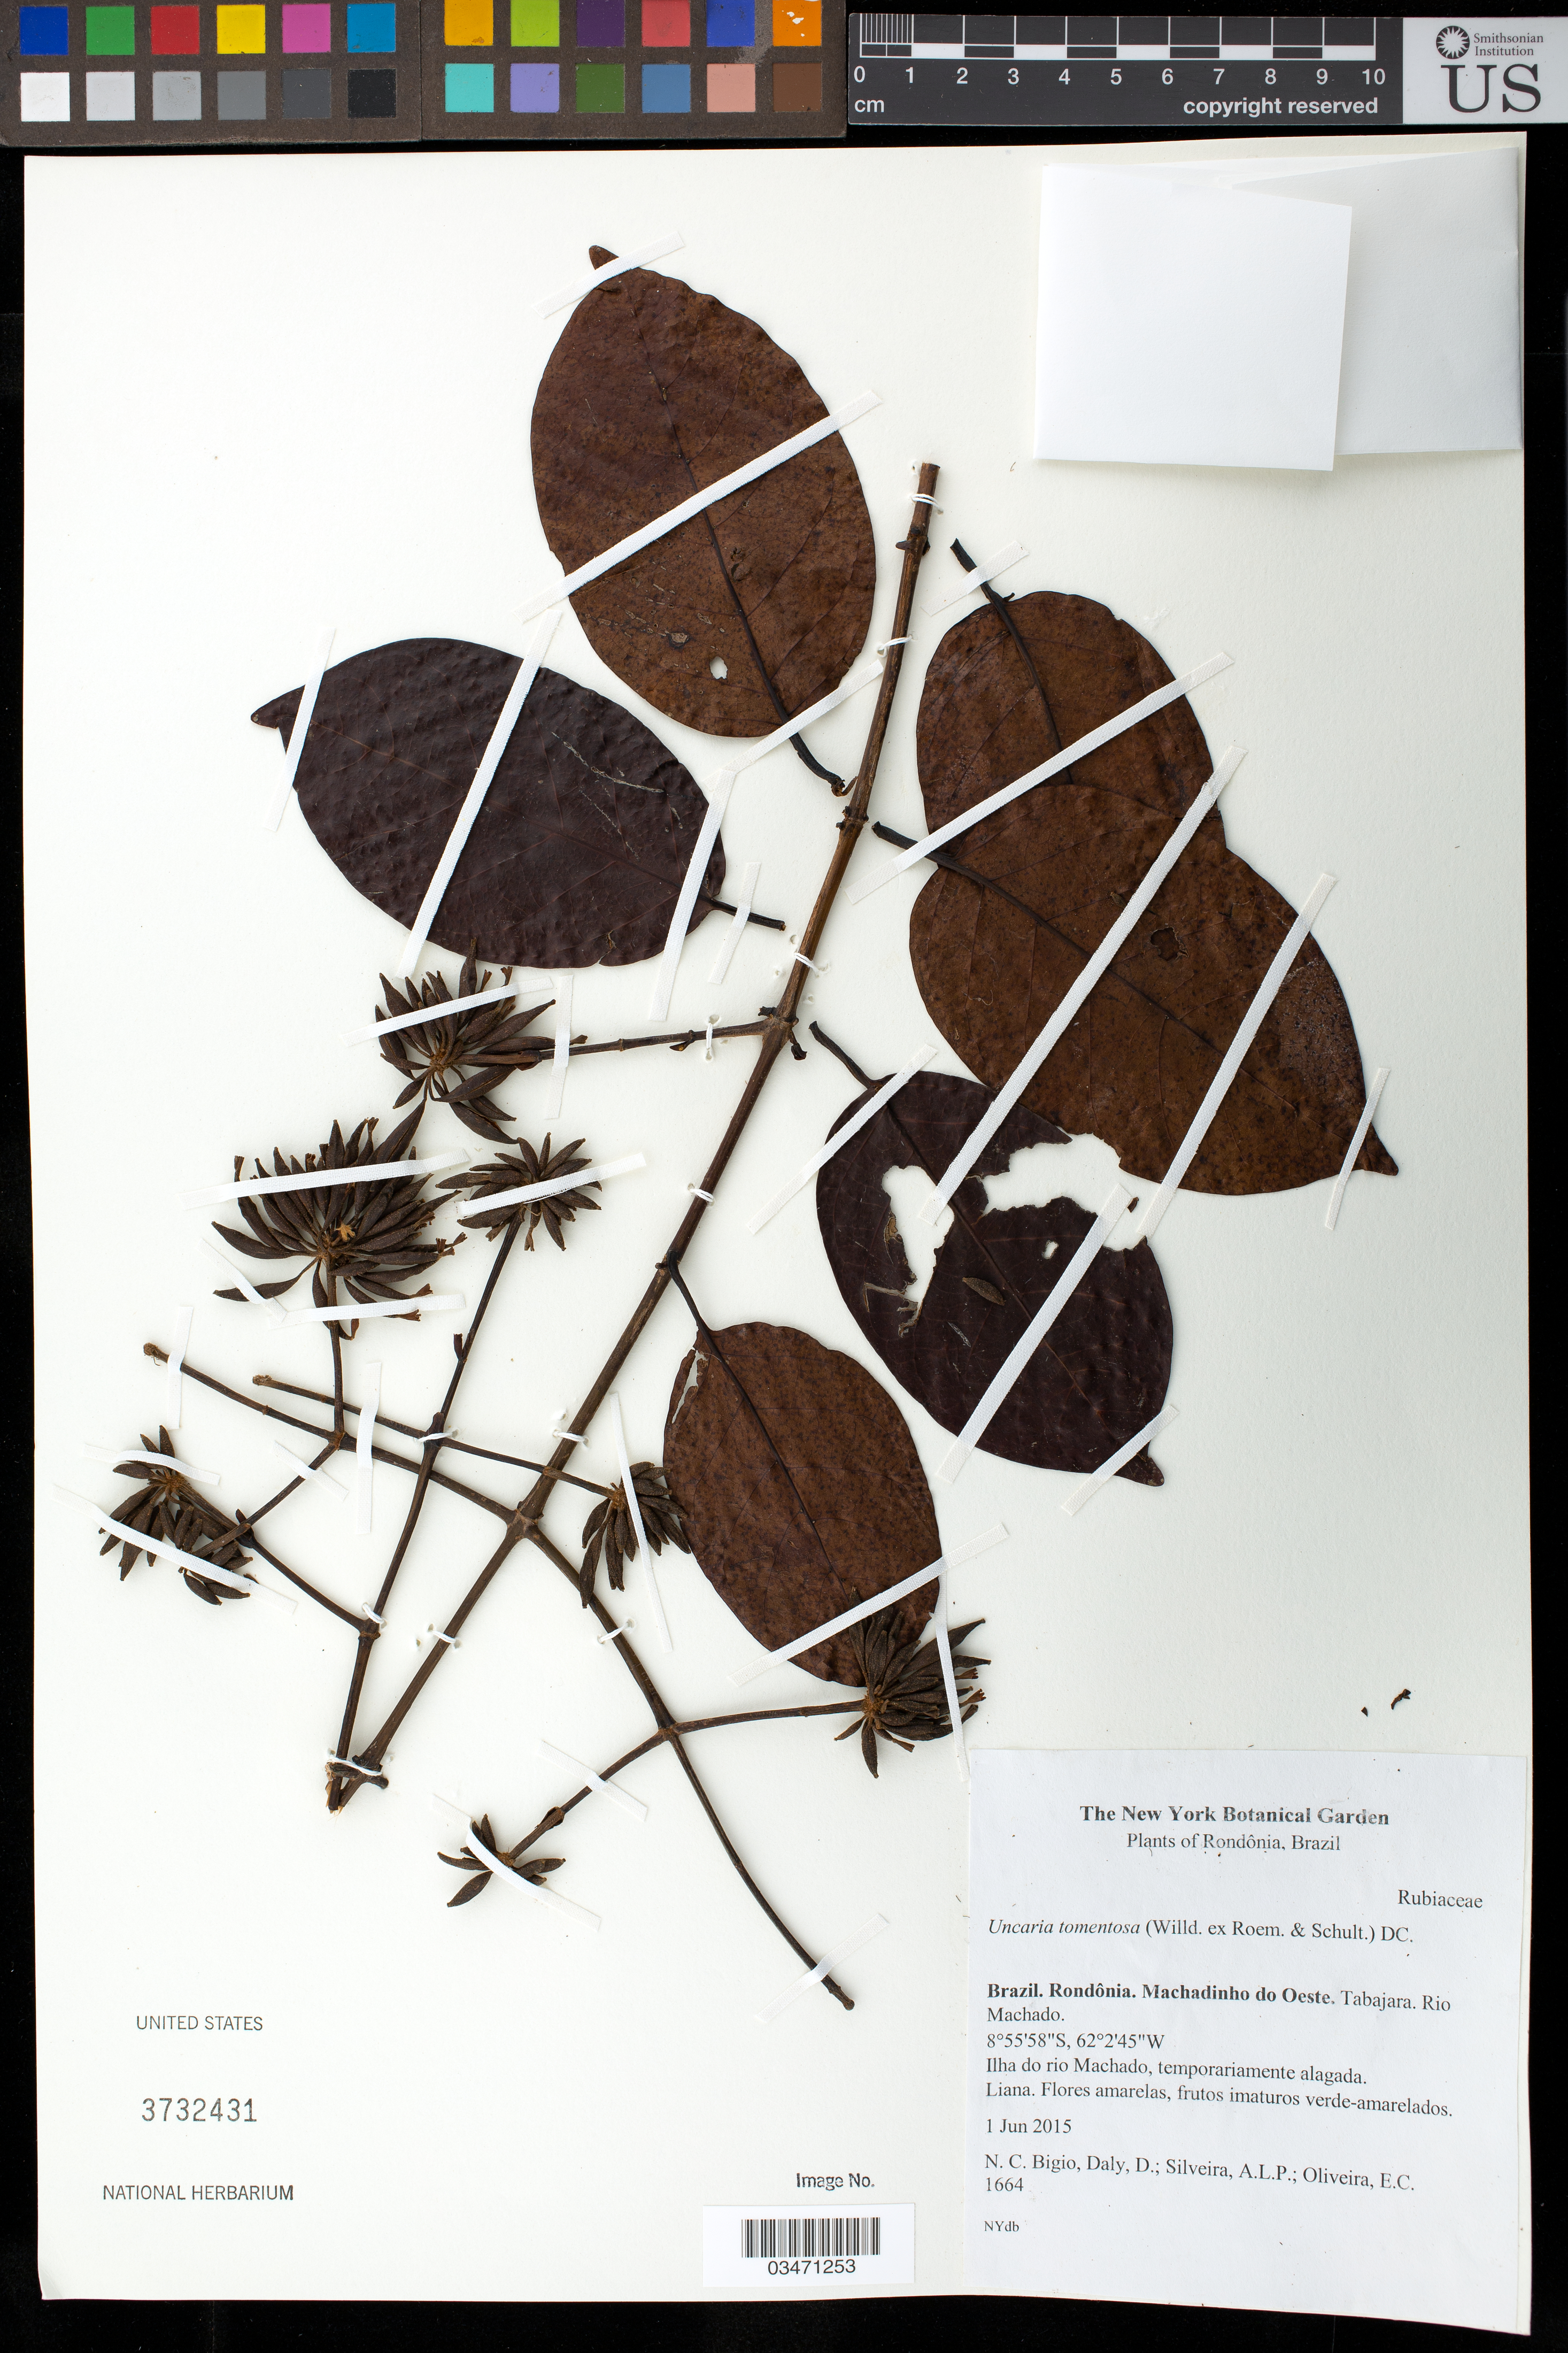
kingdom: Plantae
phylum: Tracheophyta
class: Magnoliopsida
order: Gentianales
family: Rubiaceae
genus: Uncaria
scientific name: Uncaria tomentosa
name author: (Willd. ex Roem. & Schult.) DC.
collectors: N. C. Bigio, D. Daly, -. Silveira & E. Oliveira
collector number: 1664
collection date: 2015-06-01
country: Brazil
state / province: Rondônia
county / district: Machadinho do Oeste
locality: Tabajara, Rio Machado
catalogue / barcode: US 3732431